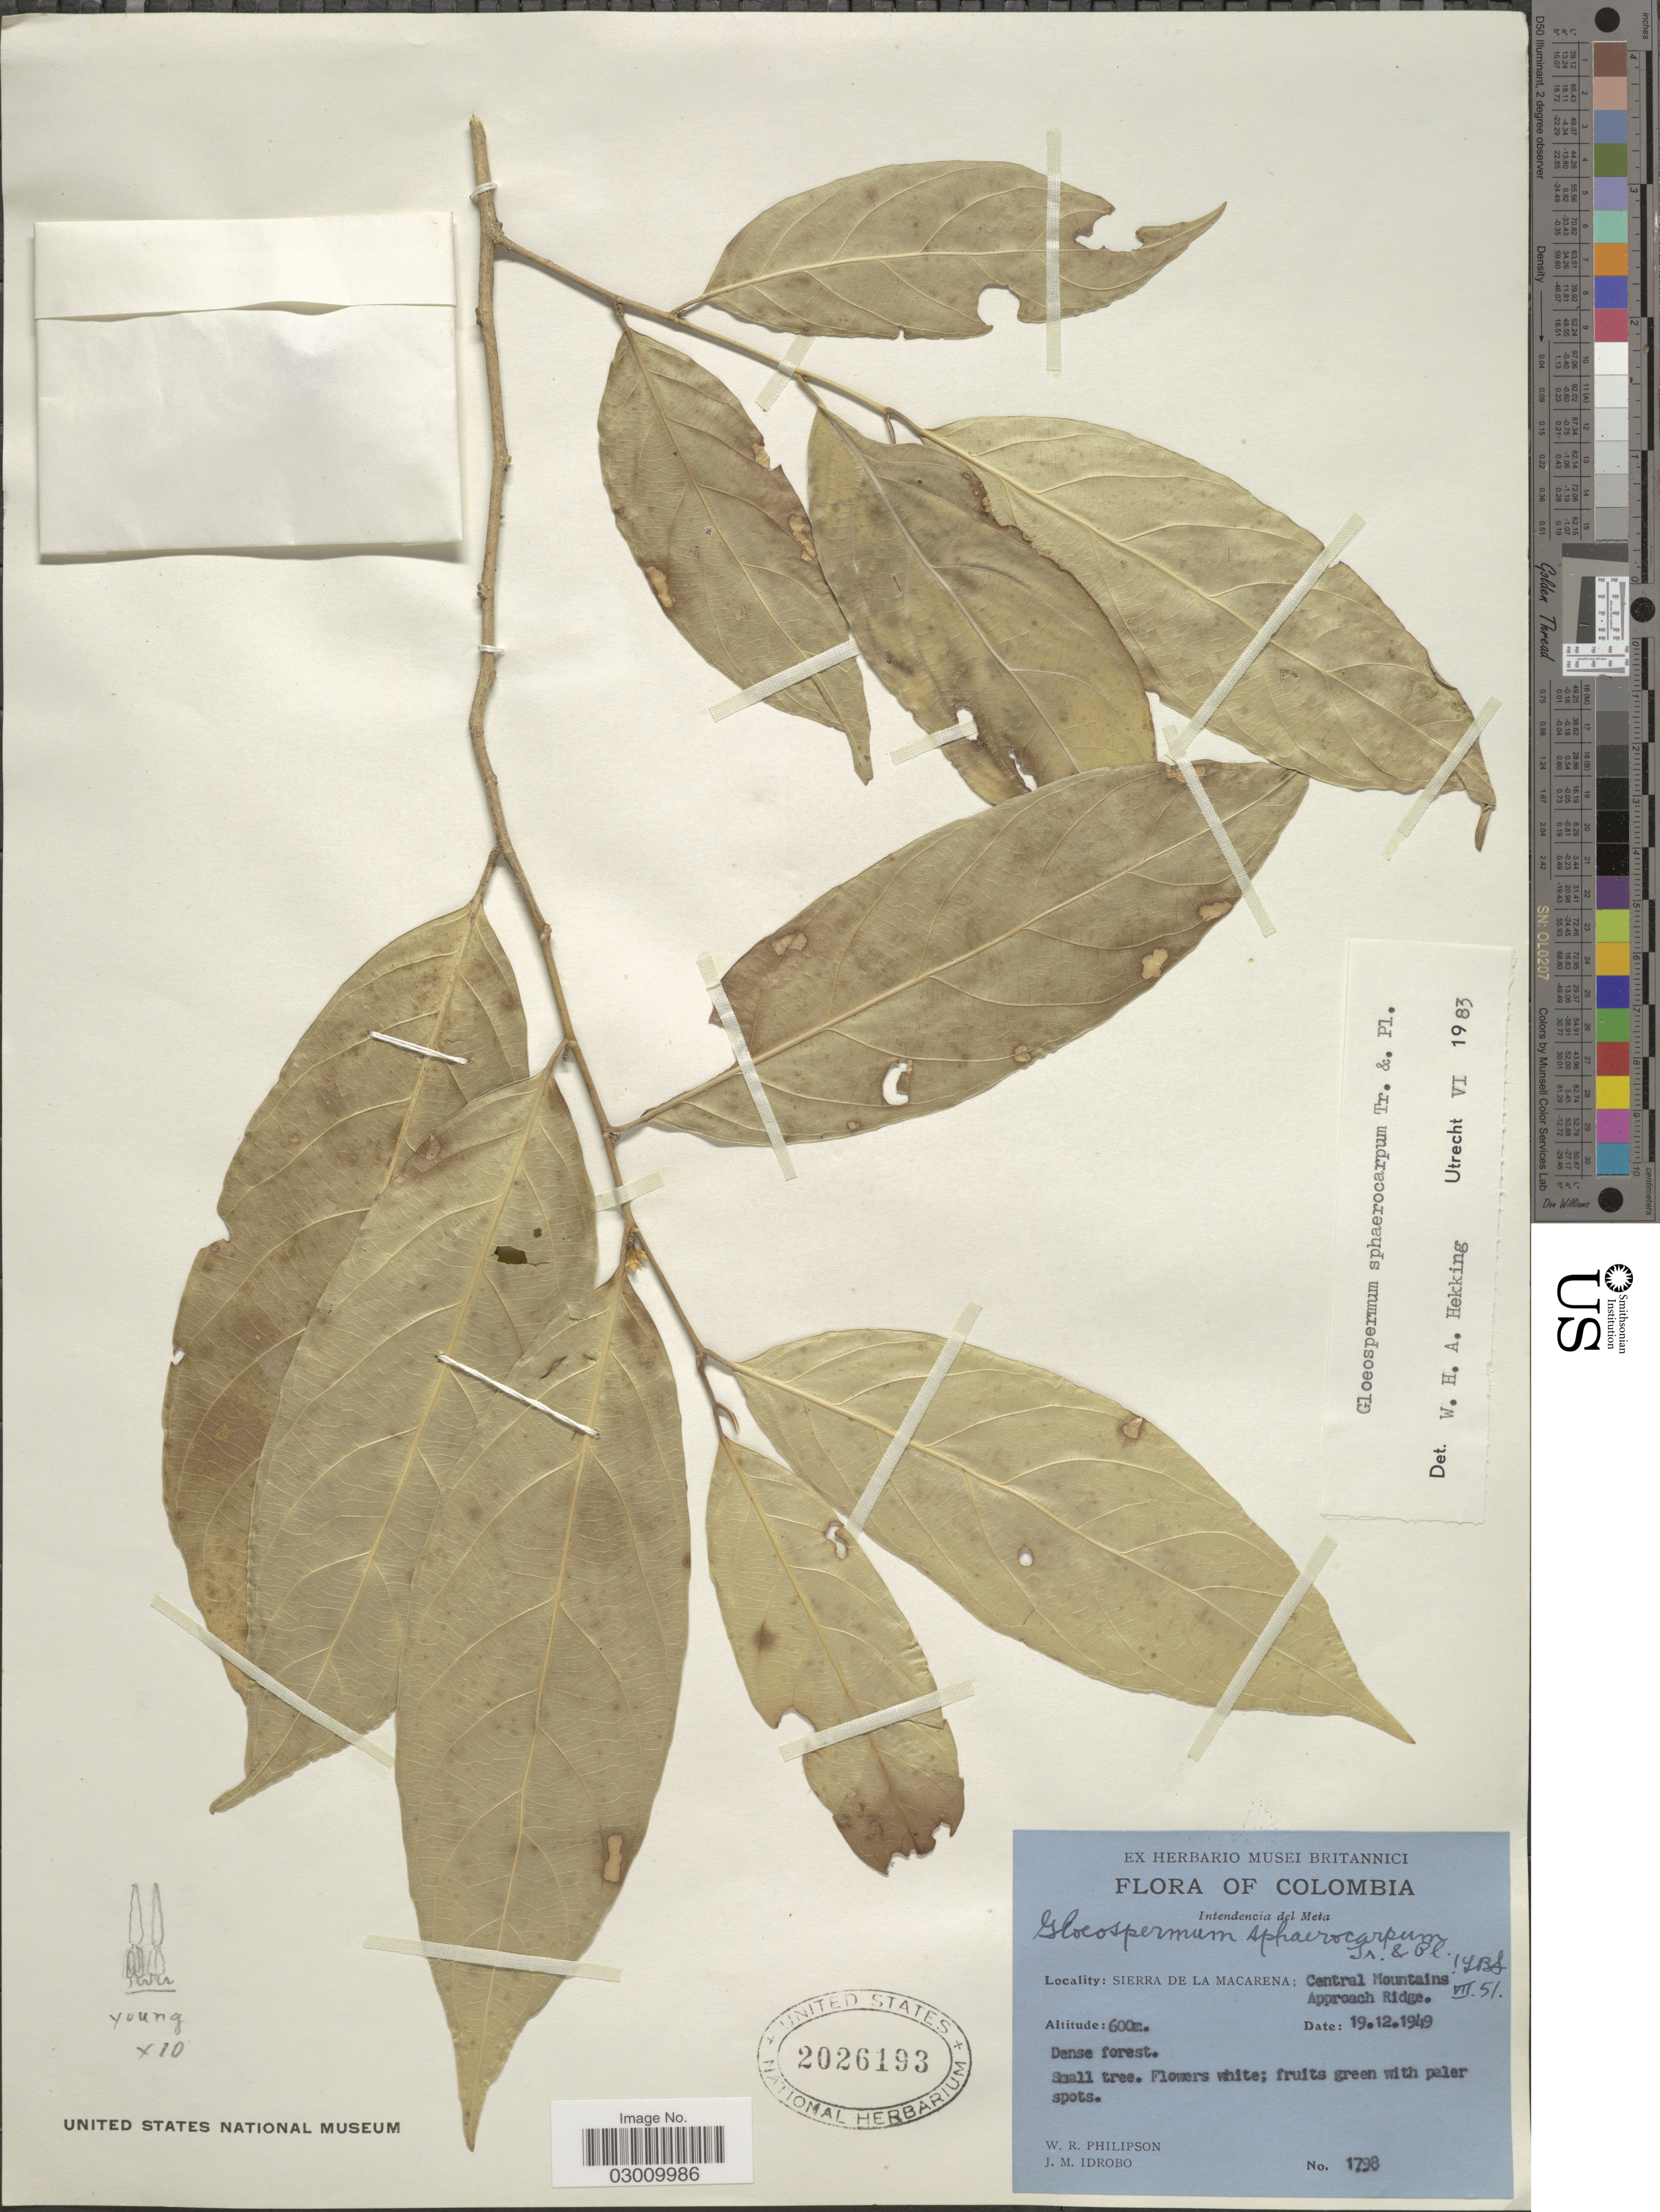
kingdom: Plantae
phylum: Tracheophyta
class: Magnoliopsida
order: Malpighiales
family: Violaceae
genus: Gloeospermum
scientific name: Gloeospermum sphaerocarpum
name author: Triana & Planch.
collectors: W. R. Philipson & J. M. Idrobo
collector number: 1798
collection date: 1949-12-19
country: Colombia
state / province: Meta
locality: Intendencia del Meta, Sierra De La Macarena: Central Mountains, Approach Ridge.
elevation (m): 600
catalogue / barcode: US 2026193